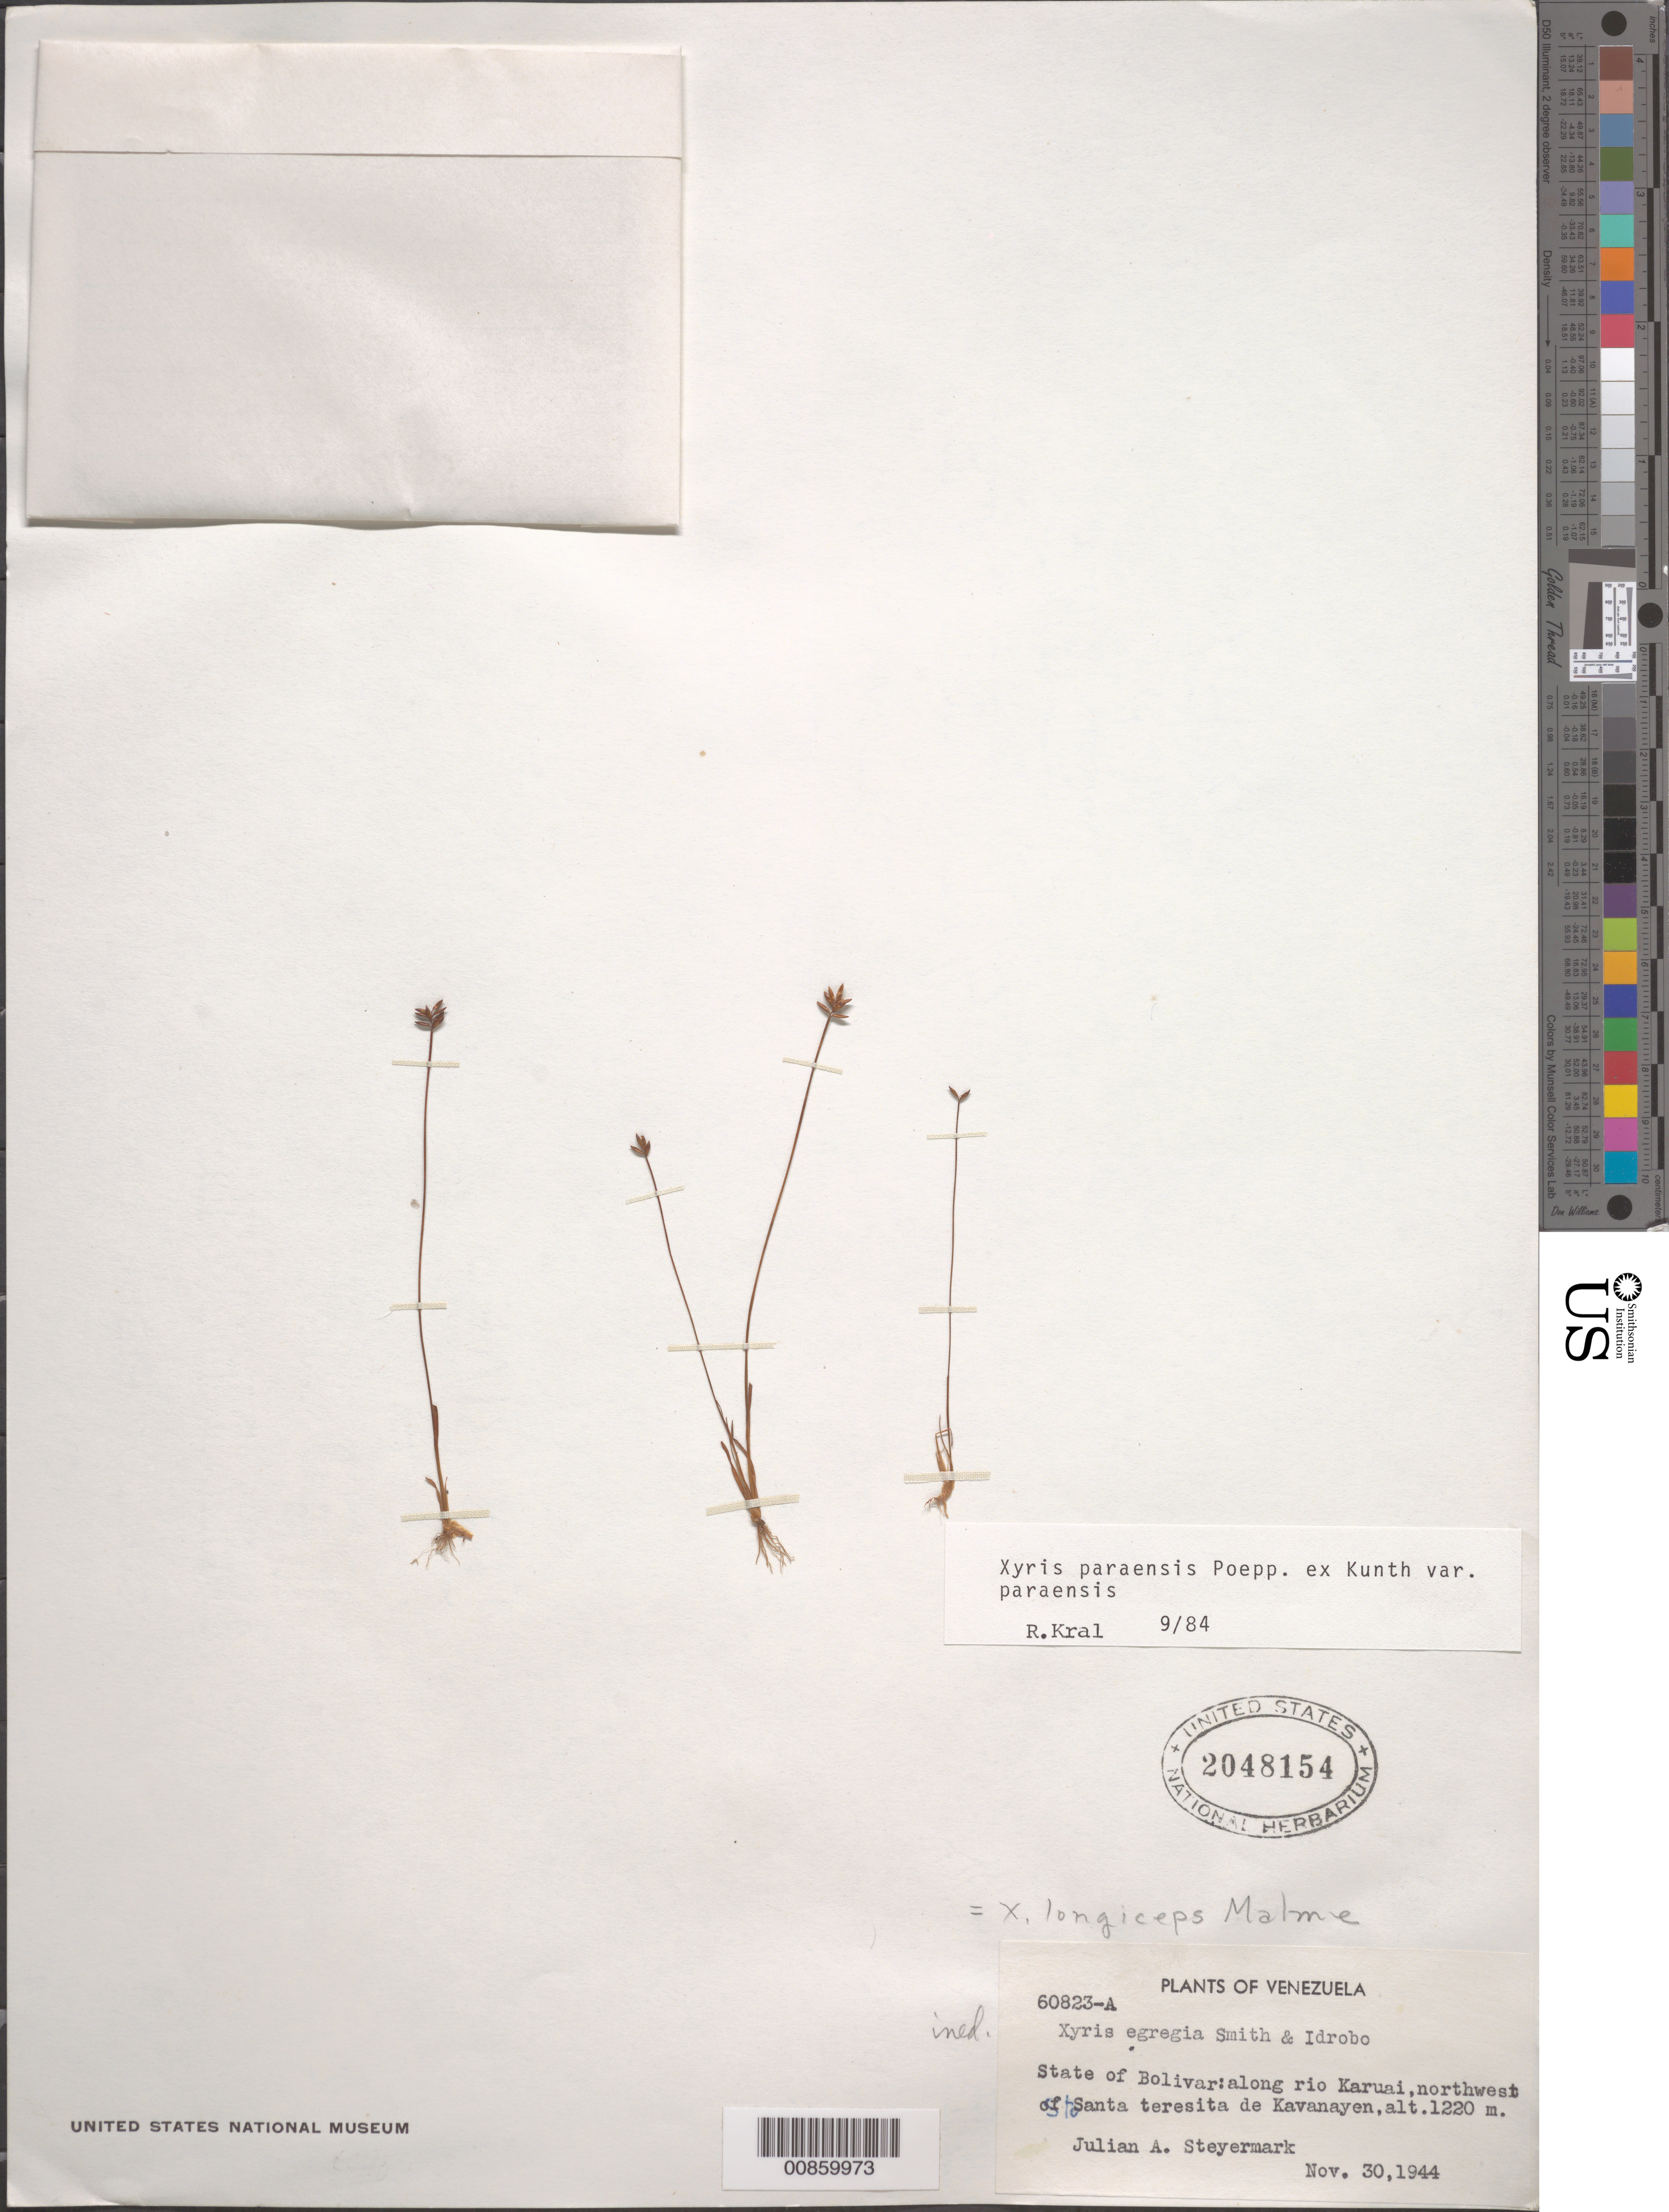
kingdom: Plantae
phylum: Tracheophyta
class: Liliopsida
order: Poales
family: Xyridaceae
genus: Xyris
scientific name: Xyris paraensis var. paraensis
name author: Poepp. ex Kunth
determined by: Kral, Robert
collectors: J. Steyermark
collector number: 60823 a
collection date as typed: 30-Nov-44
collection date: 1944-11-30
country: Venezuela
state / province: Bolívar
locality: Río Karuai, NW of Santa Teresita de Kavanayén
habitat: Along river.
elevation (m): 1220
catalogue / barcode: US 2048154